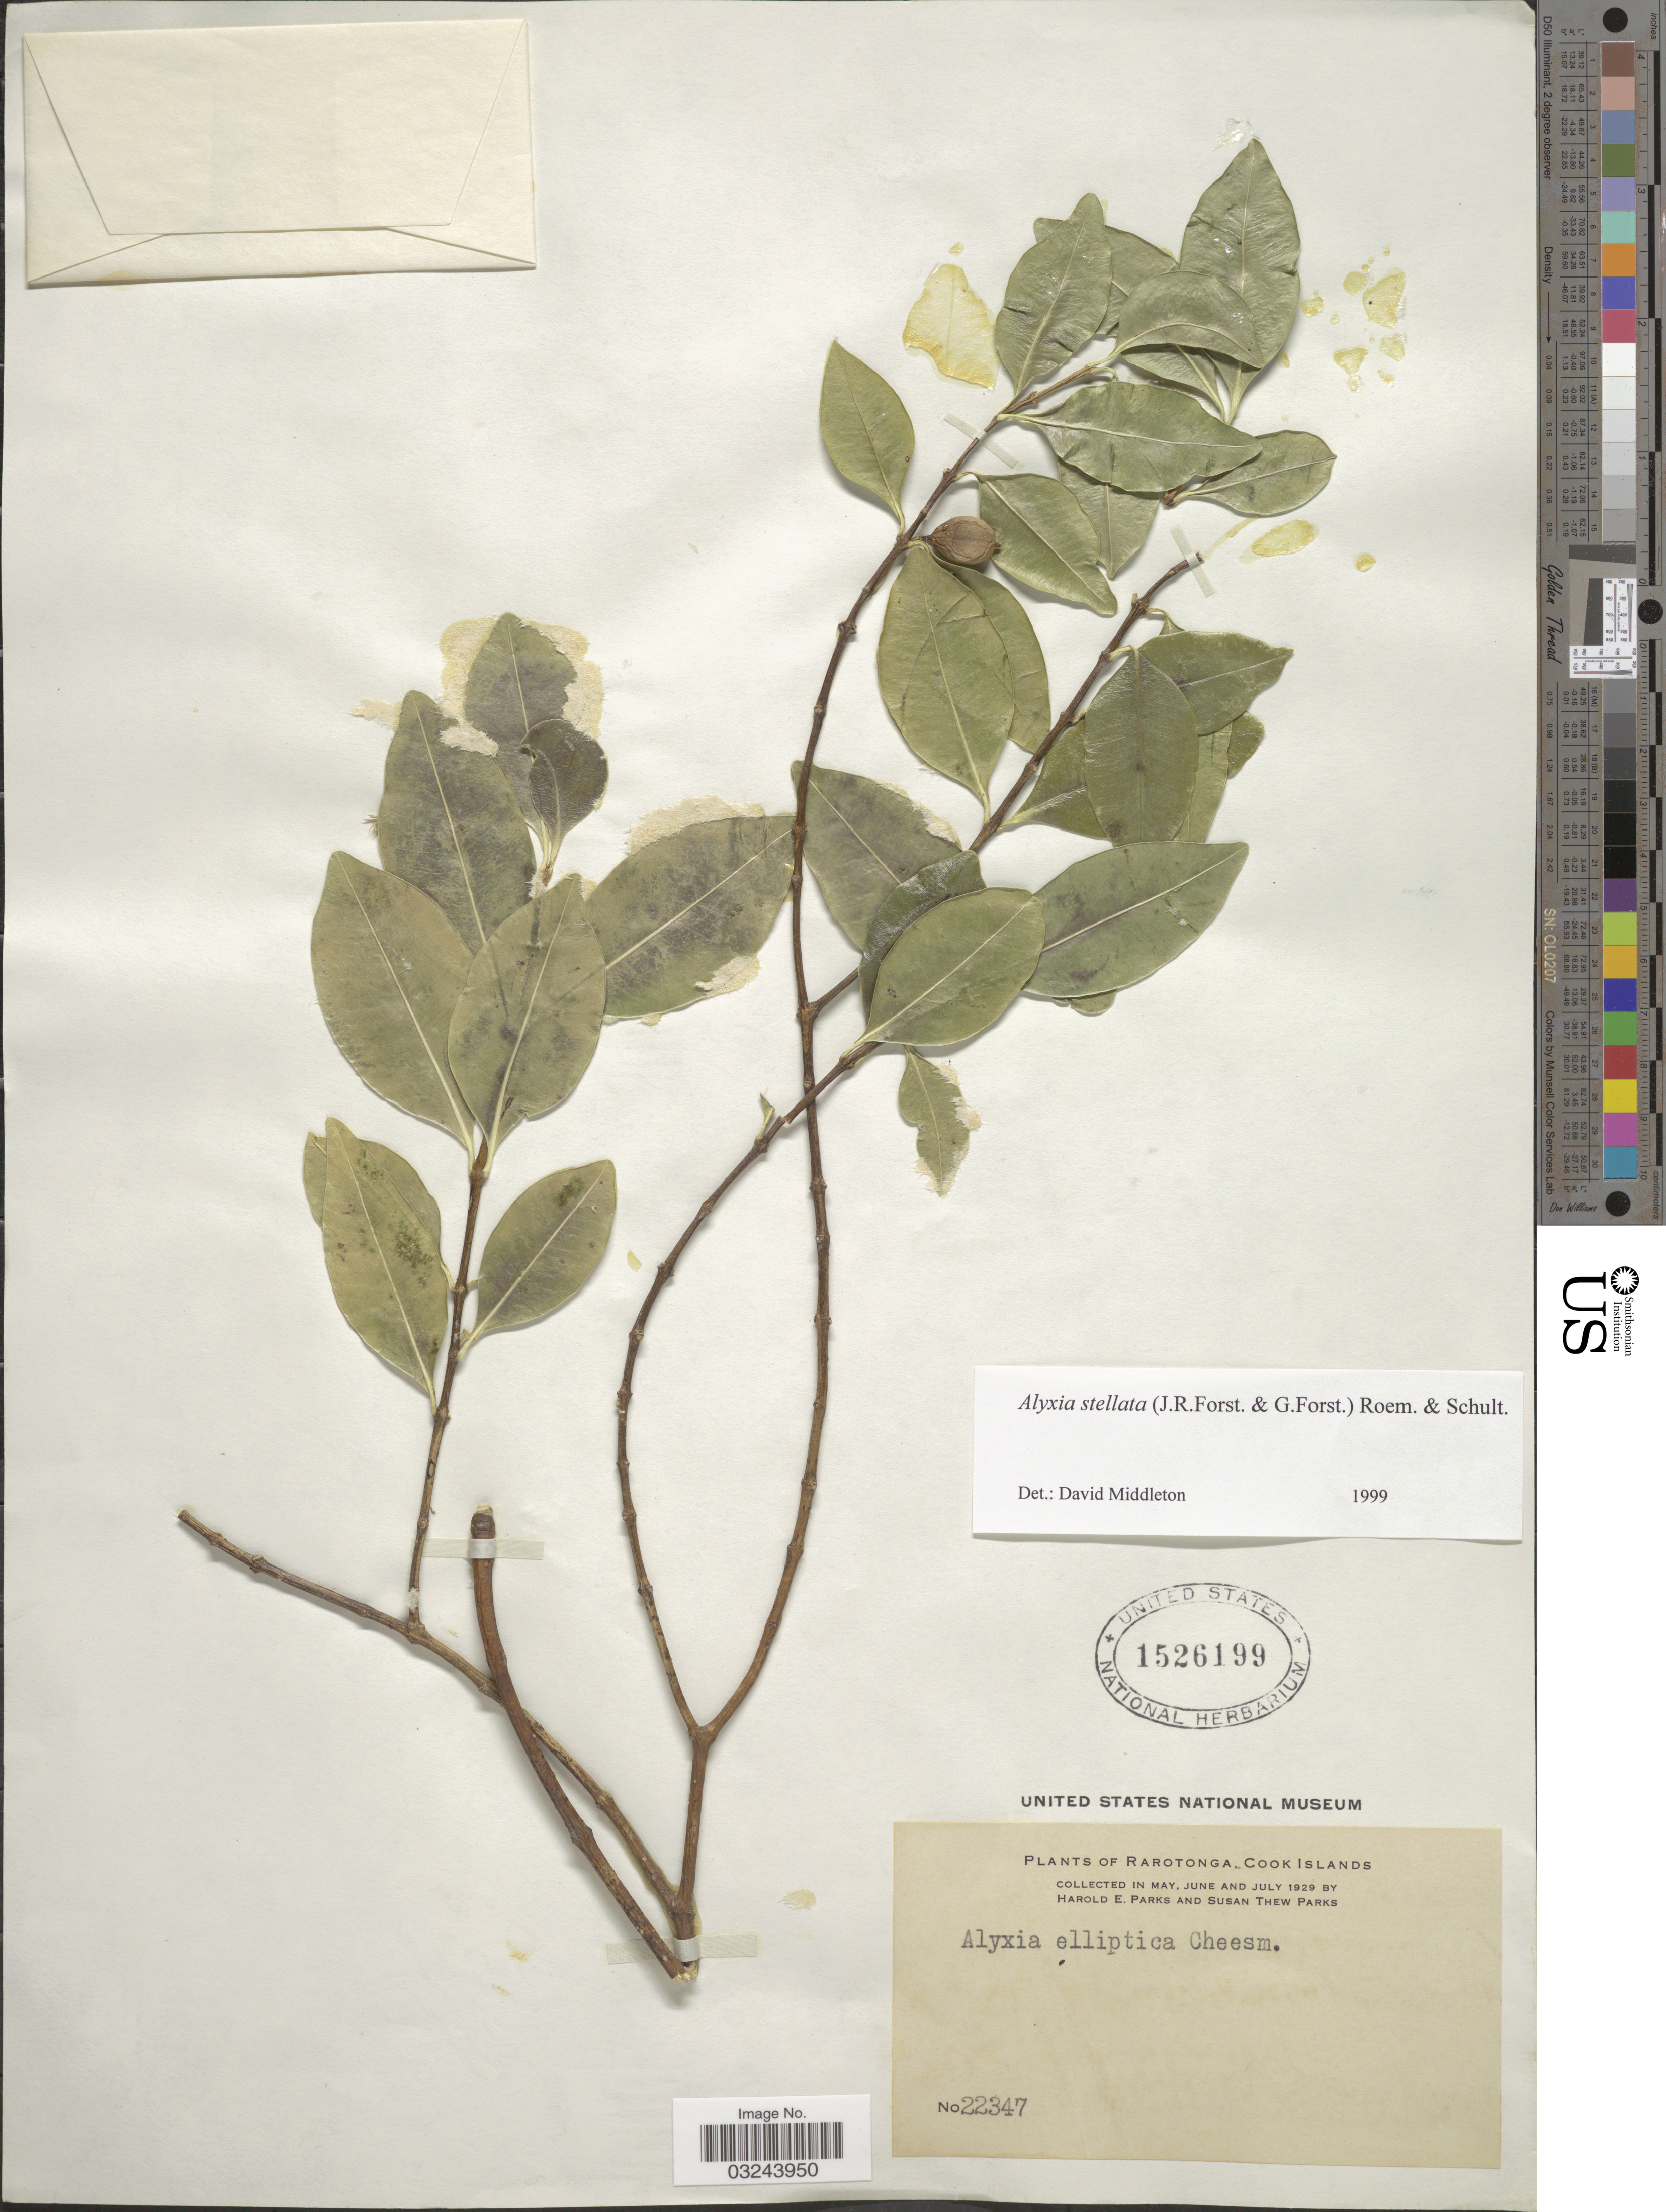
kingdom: Plantae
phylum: Tracheophyta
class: Magnoliopsida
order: Gentianales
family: Apocynaceae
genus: Alyxia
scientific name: Alyxia stellata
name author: (J.R. Forst. & G. Forst.) Roem. & Schult.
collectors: H. E. Parks & S. Parks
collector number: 22347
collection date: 1929-05/1929-07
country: Cook Islands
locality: Rarotonga.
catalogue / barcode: US 1526199